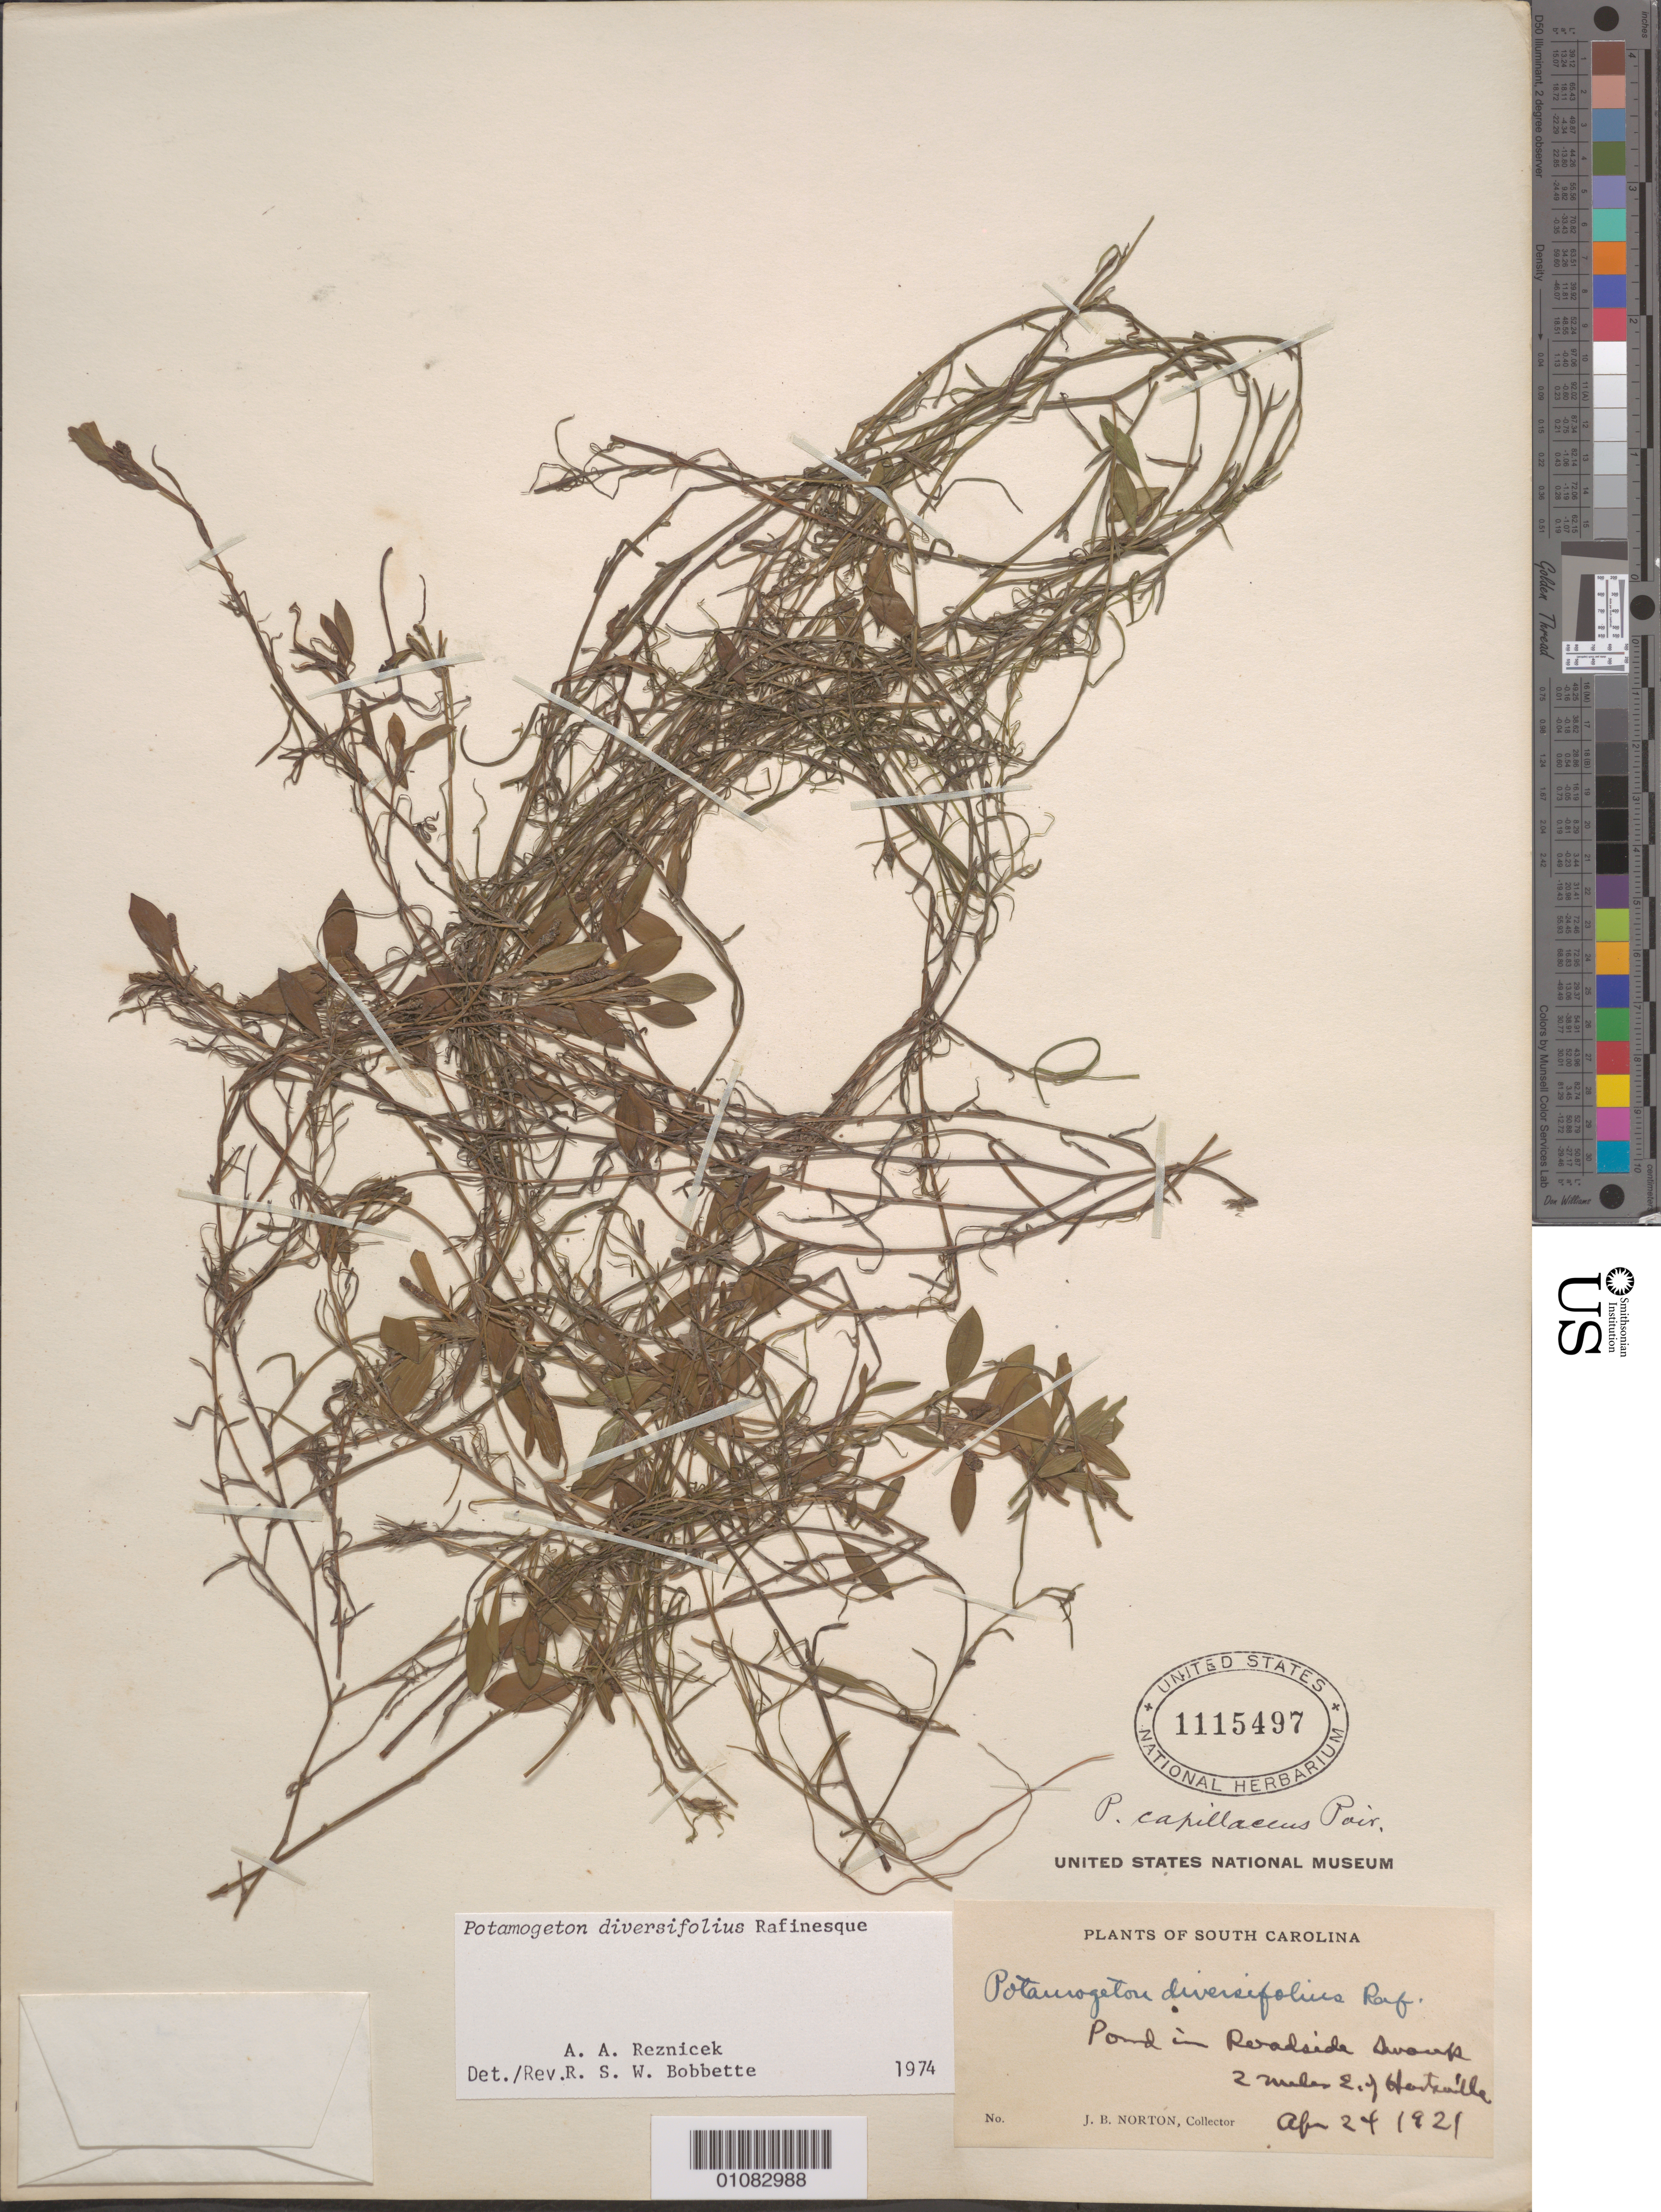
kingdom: Plantae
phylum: Tracheophyta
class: Liliopsida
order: Alismatales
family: Potamogetonaceae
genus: Potamogeton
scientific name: Potamogeton diversifolius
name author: Raf.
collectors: J. B. Norton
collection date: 1921-04-24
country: United States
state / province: South Carolina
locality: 2 mi. E of Hartsville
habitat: Pond in roadside swamp.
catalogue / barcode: US 1115497